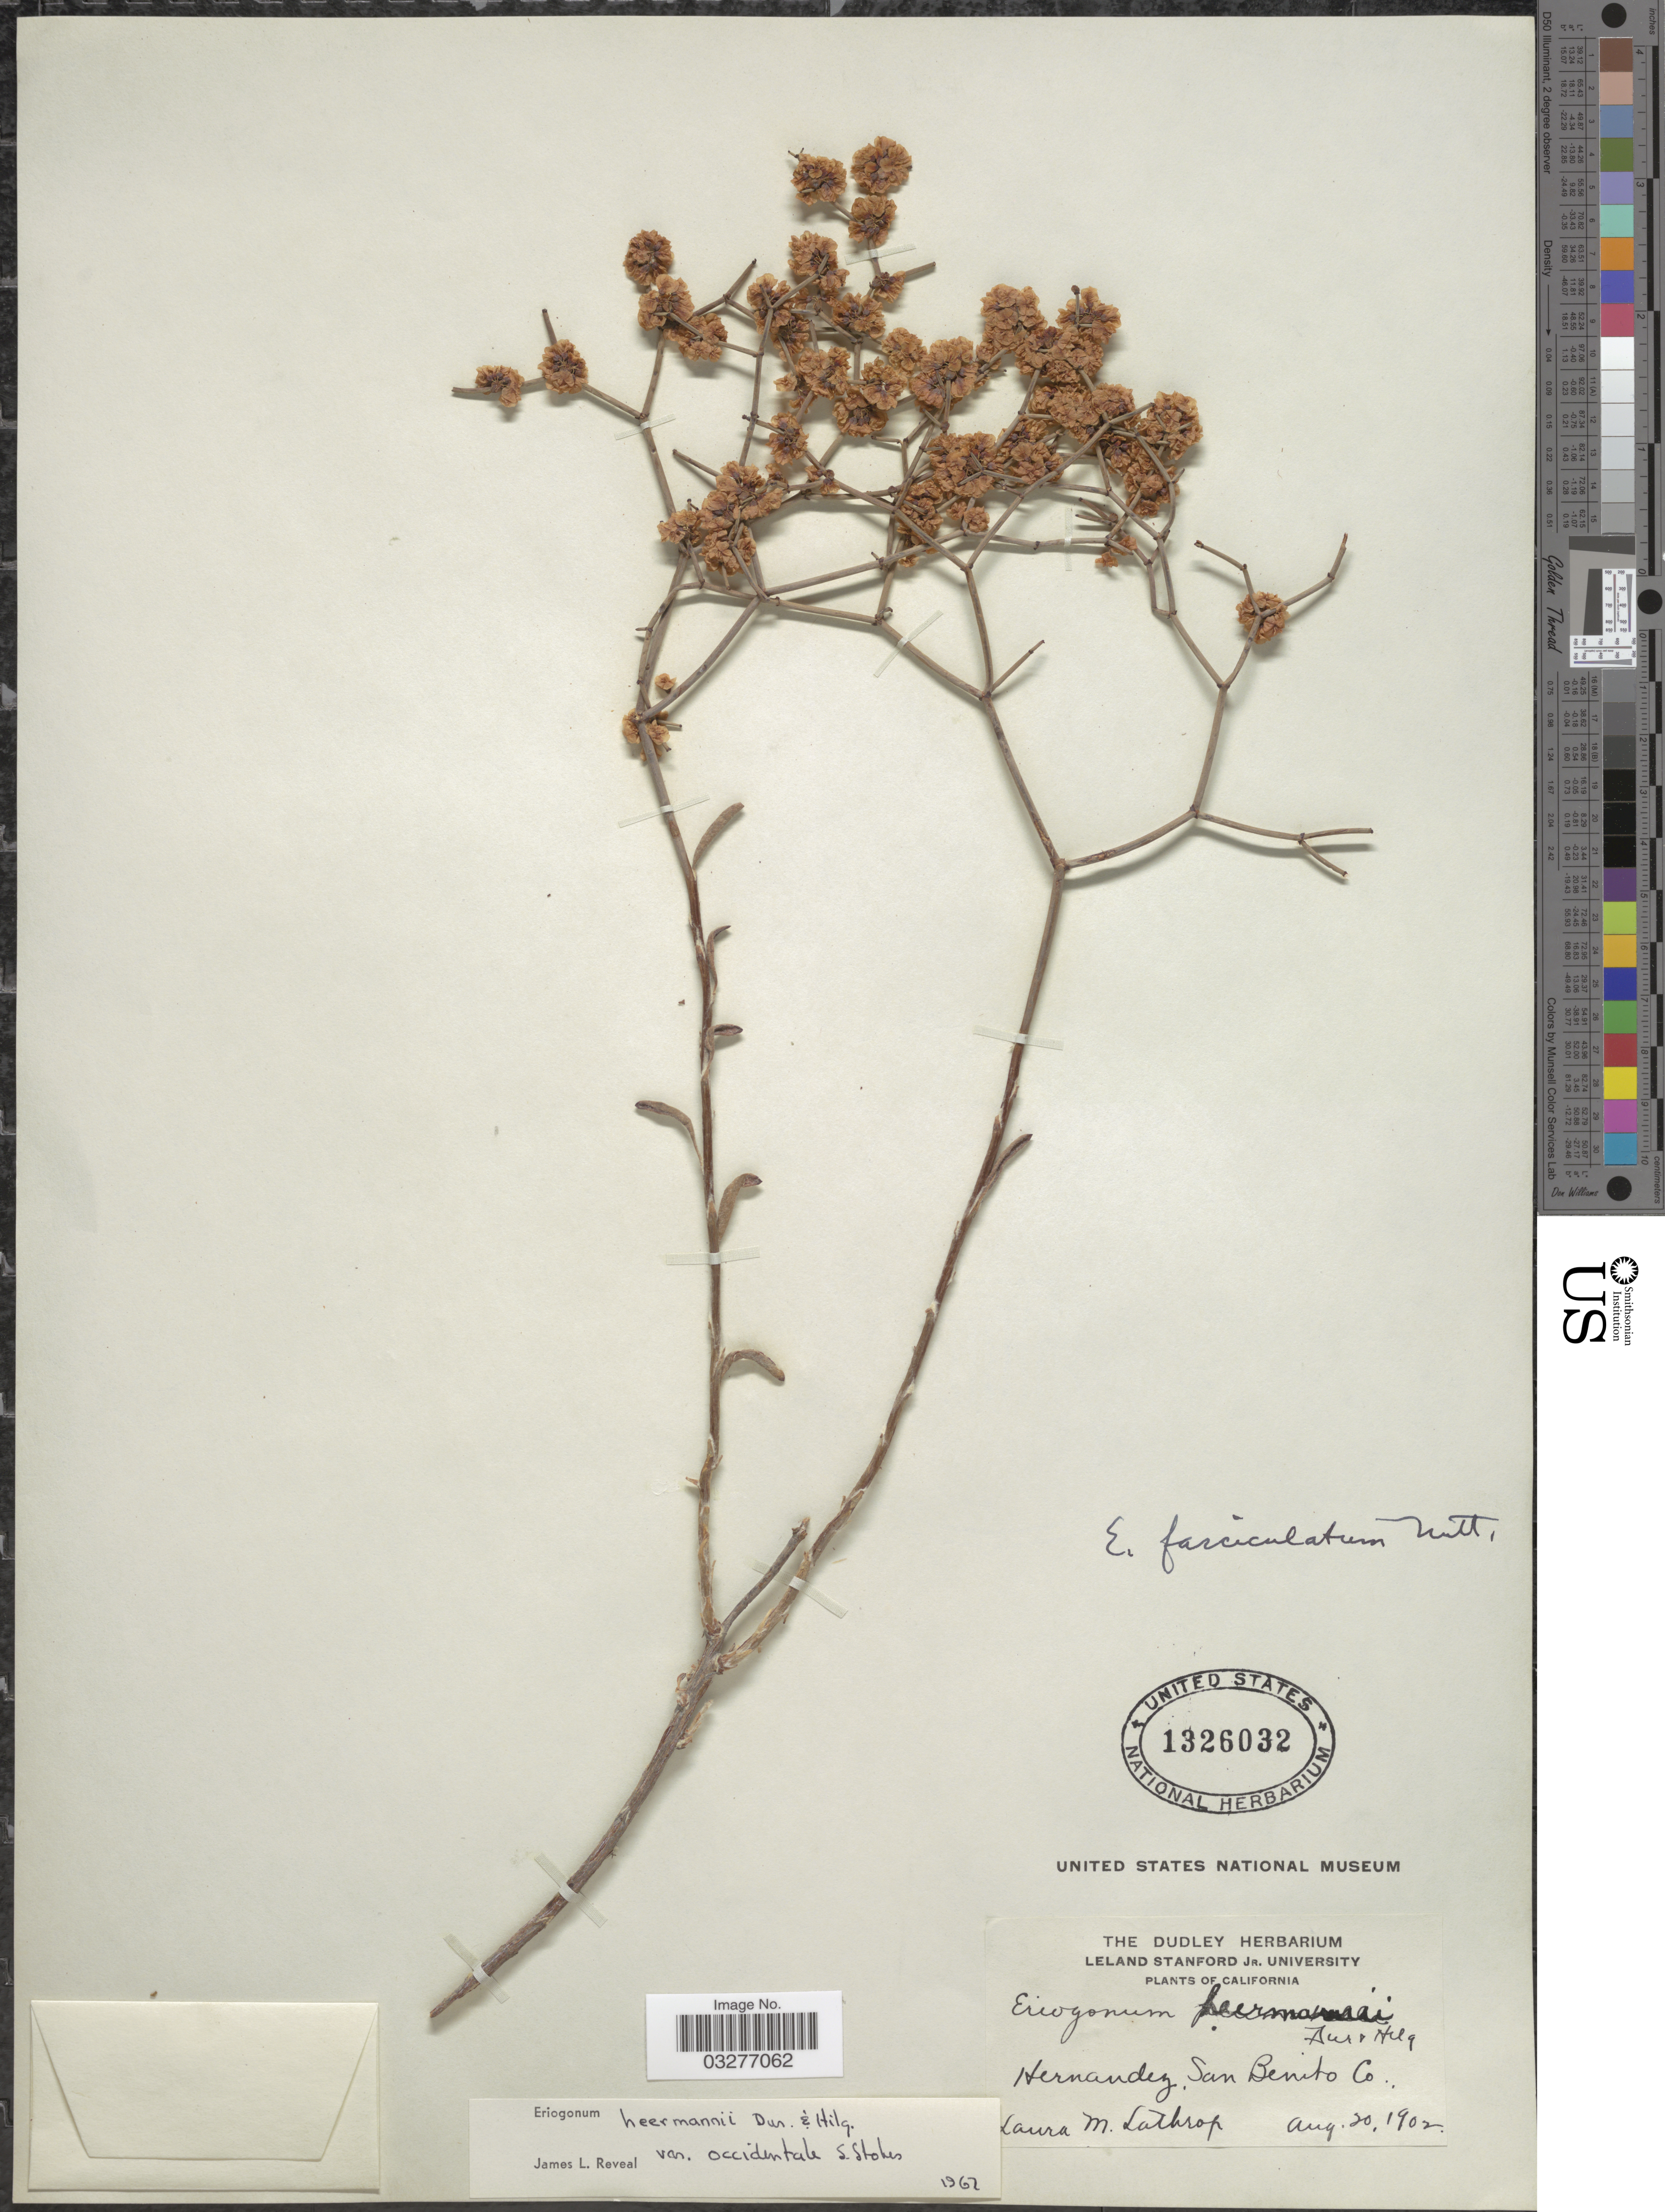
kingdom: Plantae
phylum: Tracheophyta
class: Magnoliopsida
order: Caryophyllales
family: Polygonaceae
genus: Eriogonum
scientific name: Eriogonum heermannii var. occidentale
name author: S. Stokes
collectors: L. M. Lathrop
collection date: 1902-08-20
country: United States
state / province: California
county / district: San Benito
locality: Hernandez, San Benito Co.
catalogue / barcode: US 1326032